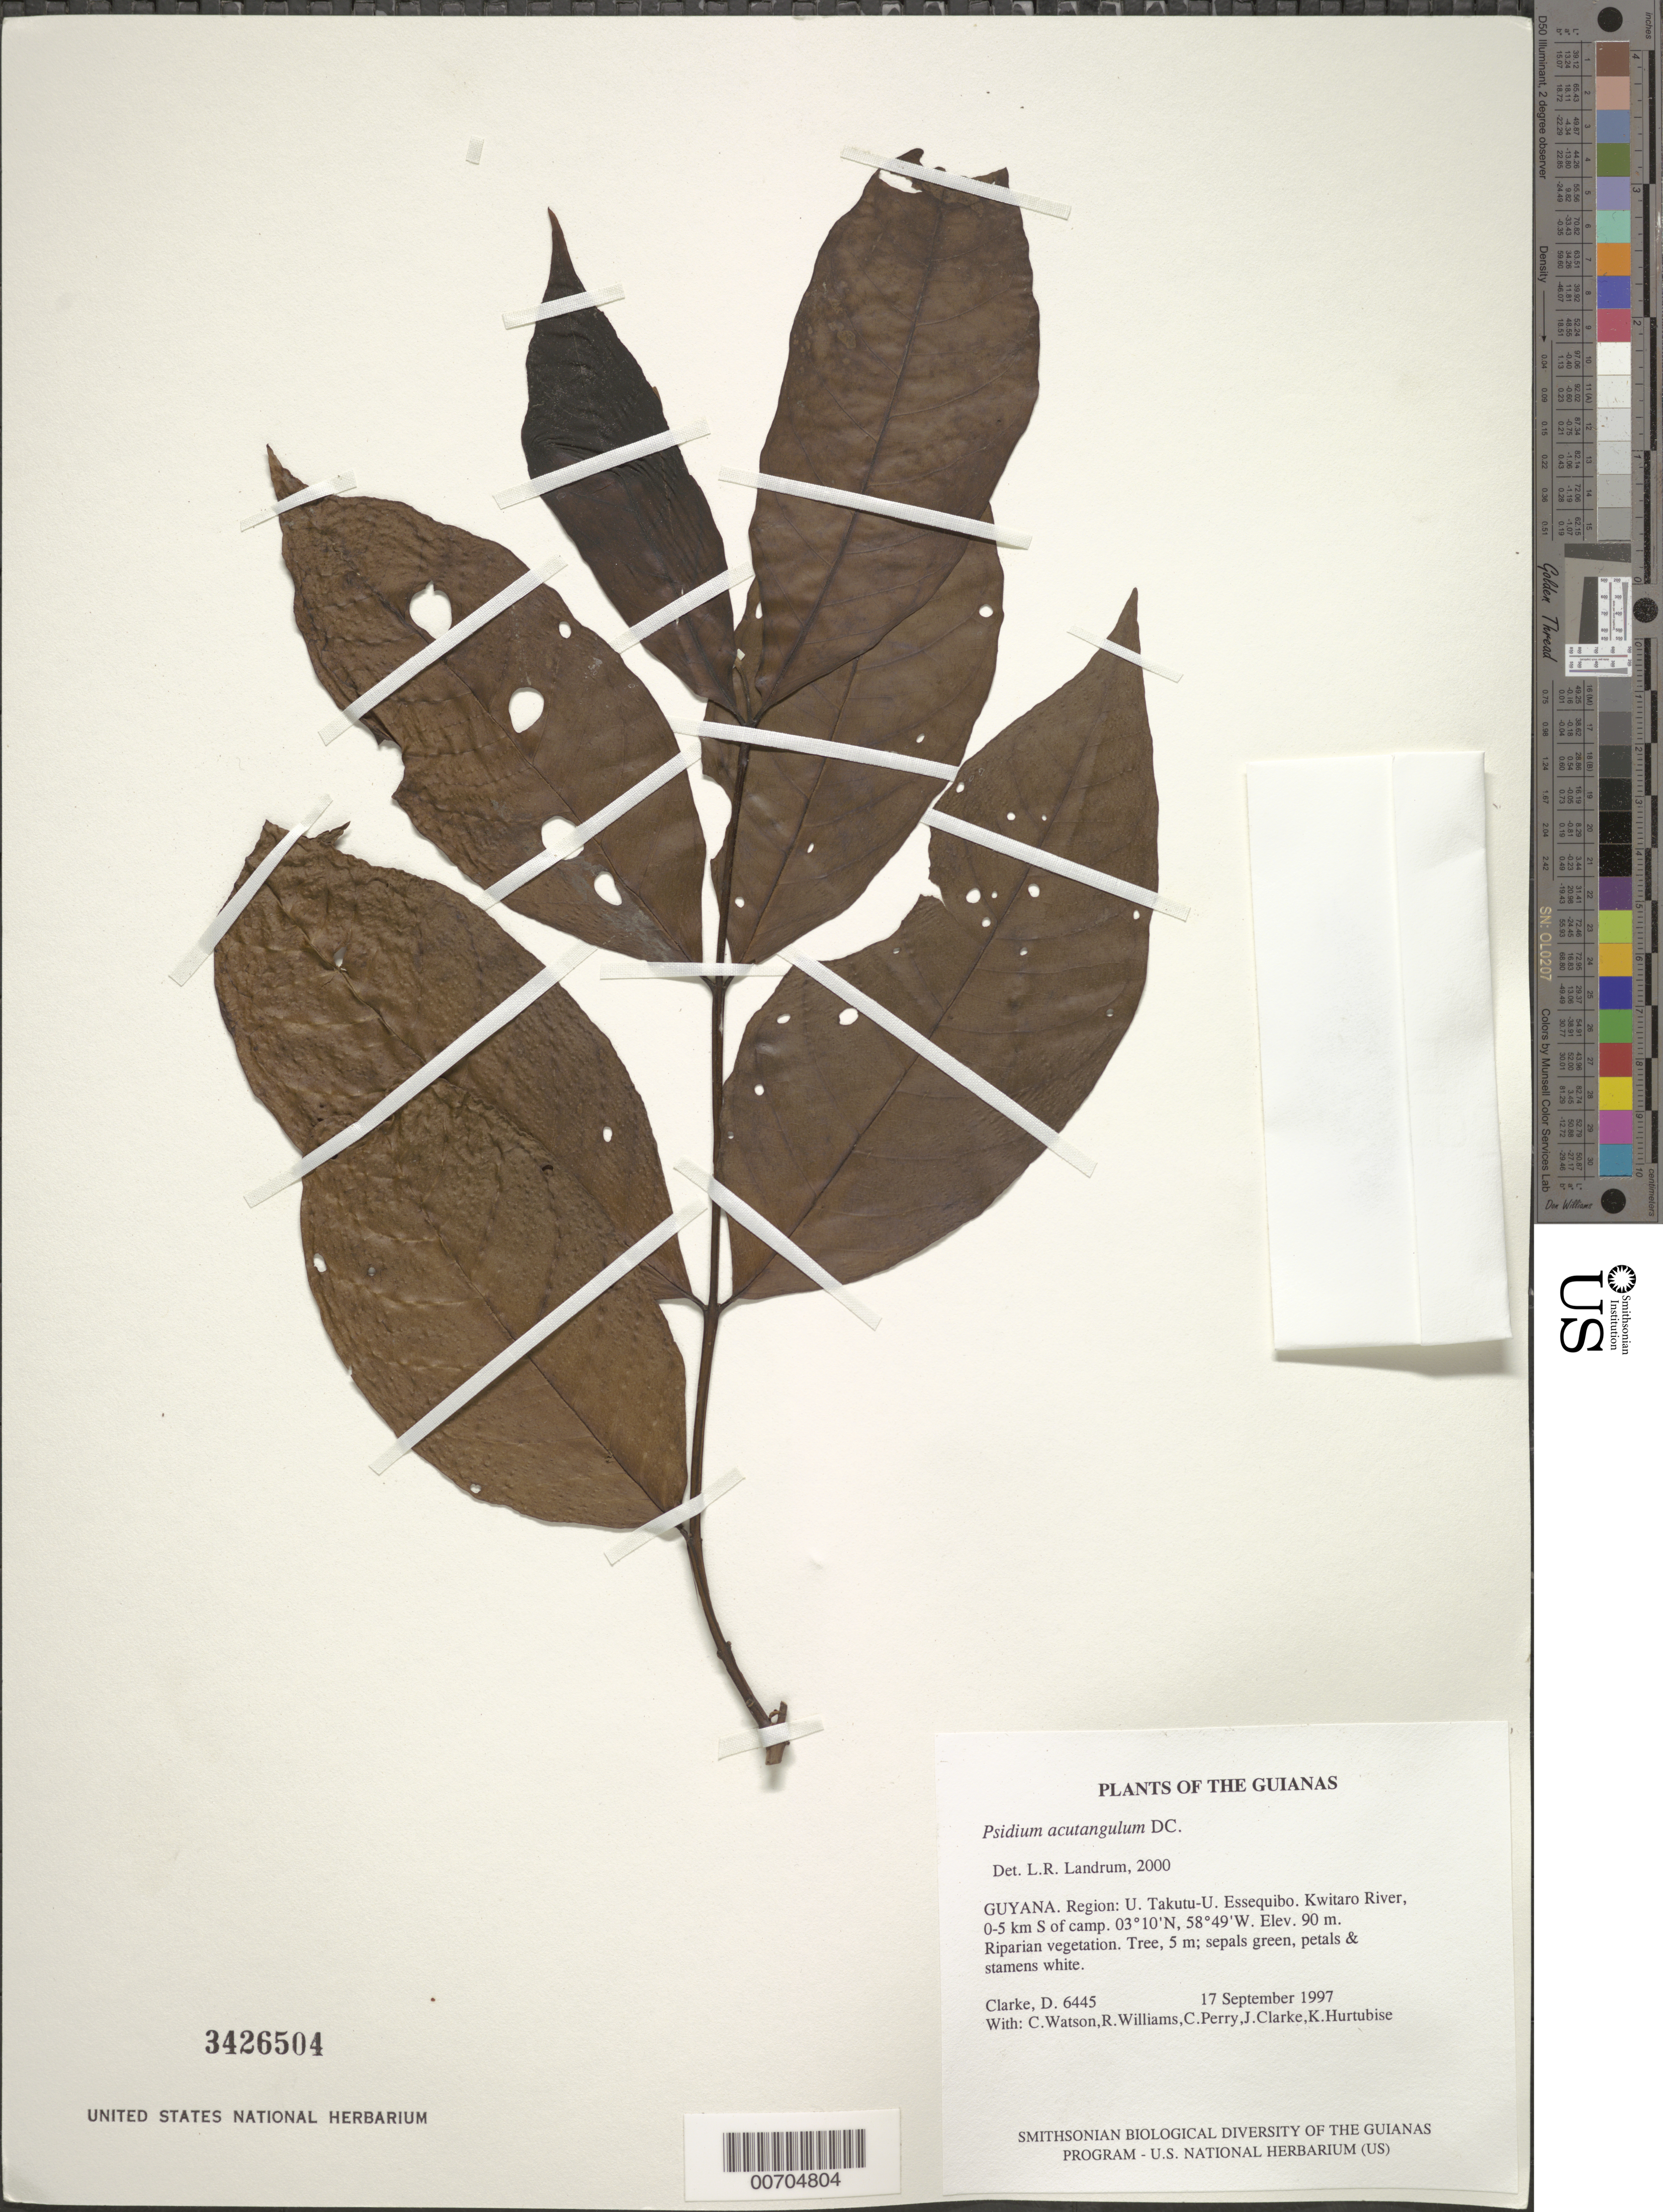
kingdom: Plantae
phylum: Tracheophyta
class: Magnoliopsida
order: Myrtales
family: Myrtaceae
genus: Psidium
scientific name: Psidium acutangulum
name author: (DC.) DC.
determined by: Landrum, L. R.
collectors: H. D. Clarke, C. Watson, R. Williams, C. Perry, J. Clarke & K. Hurtubise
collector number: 6445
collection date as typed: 17 September 1997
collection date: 1997-09-17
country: Guyana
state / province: U. Takutu-U. Essequibo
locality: Kwitaro River, 0-5 km S of camp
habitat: Riparian vegetation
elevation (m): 90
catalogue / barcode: US 3426504